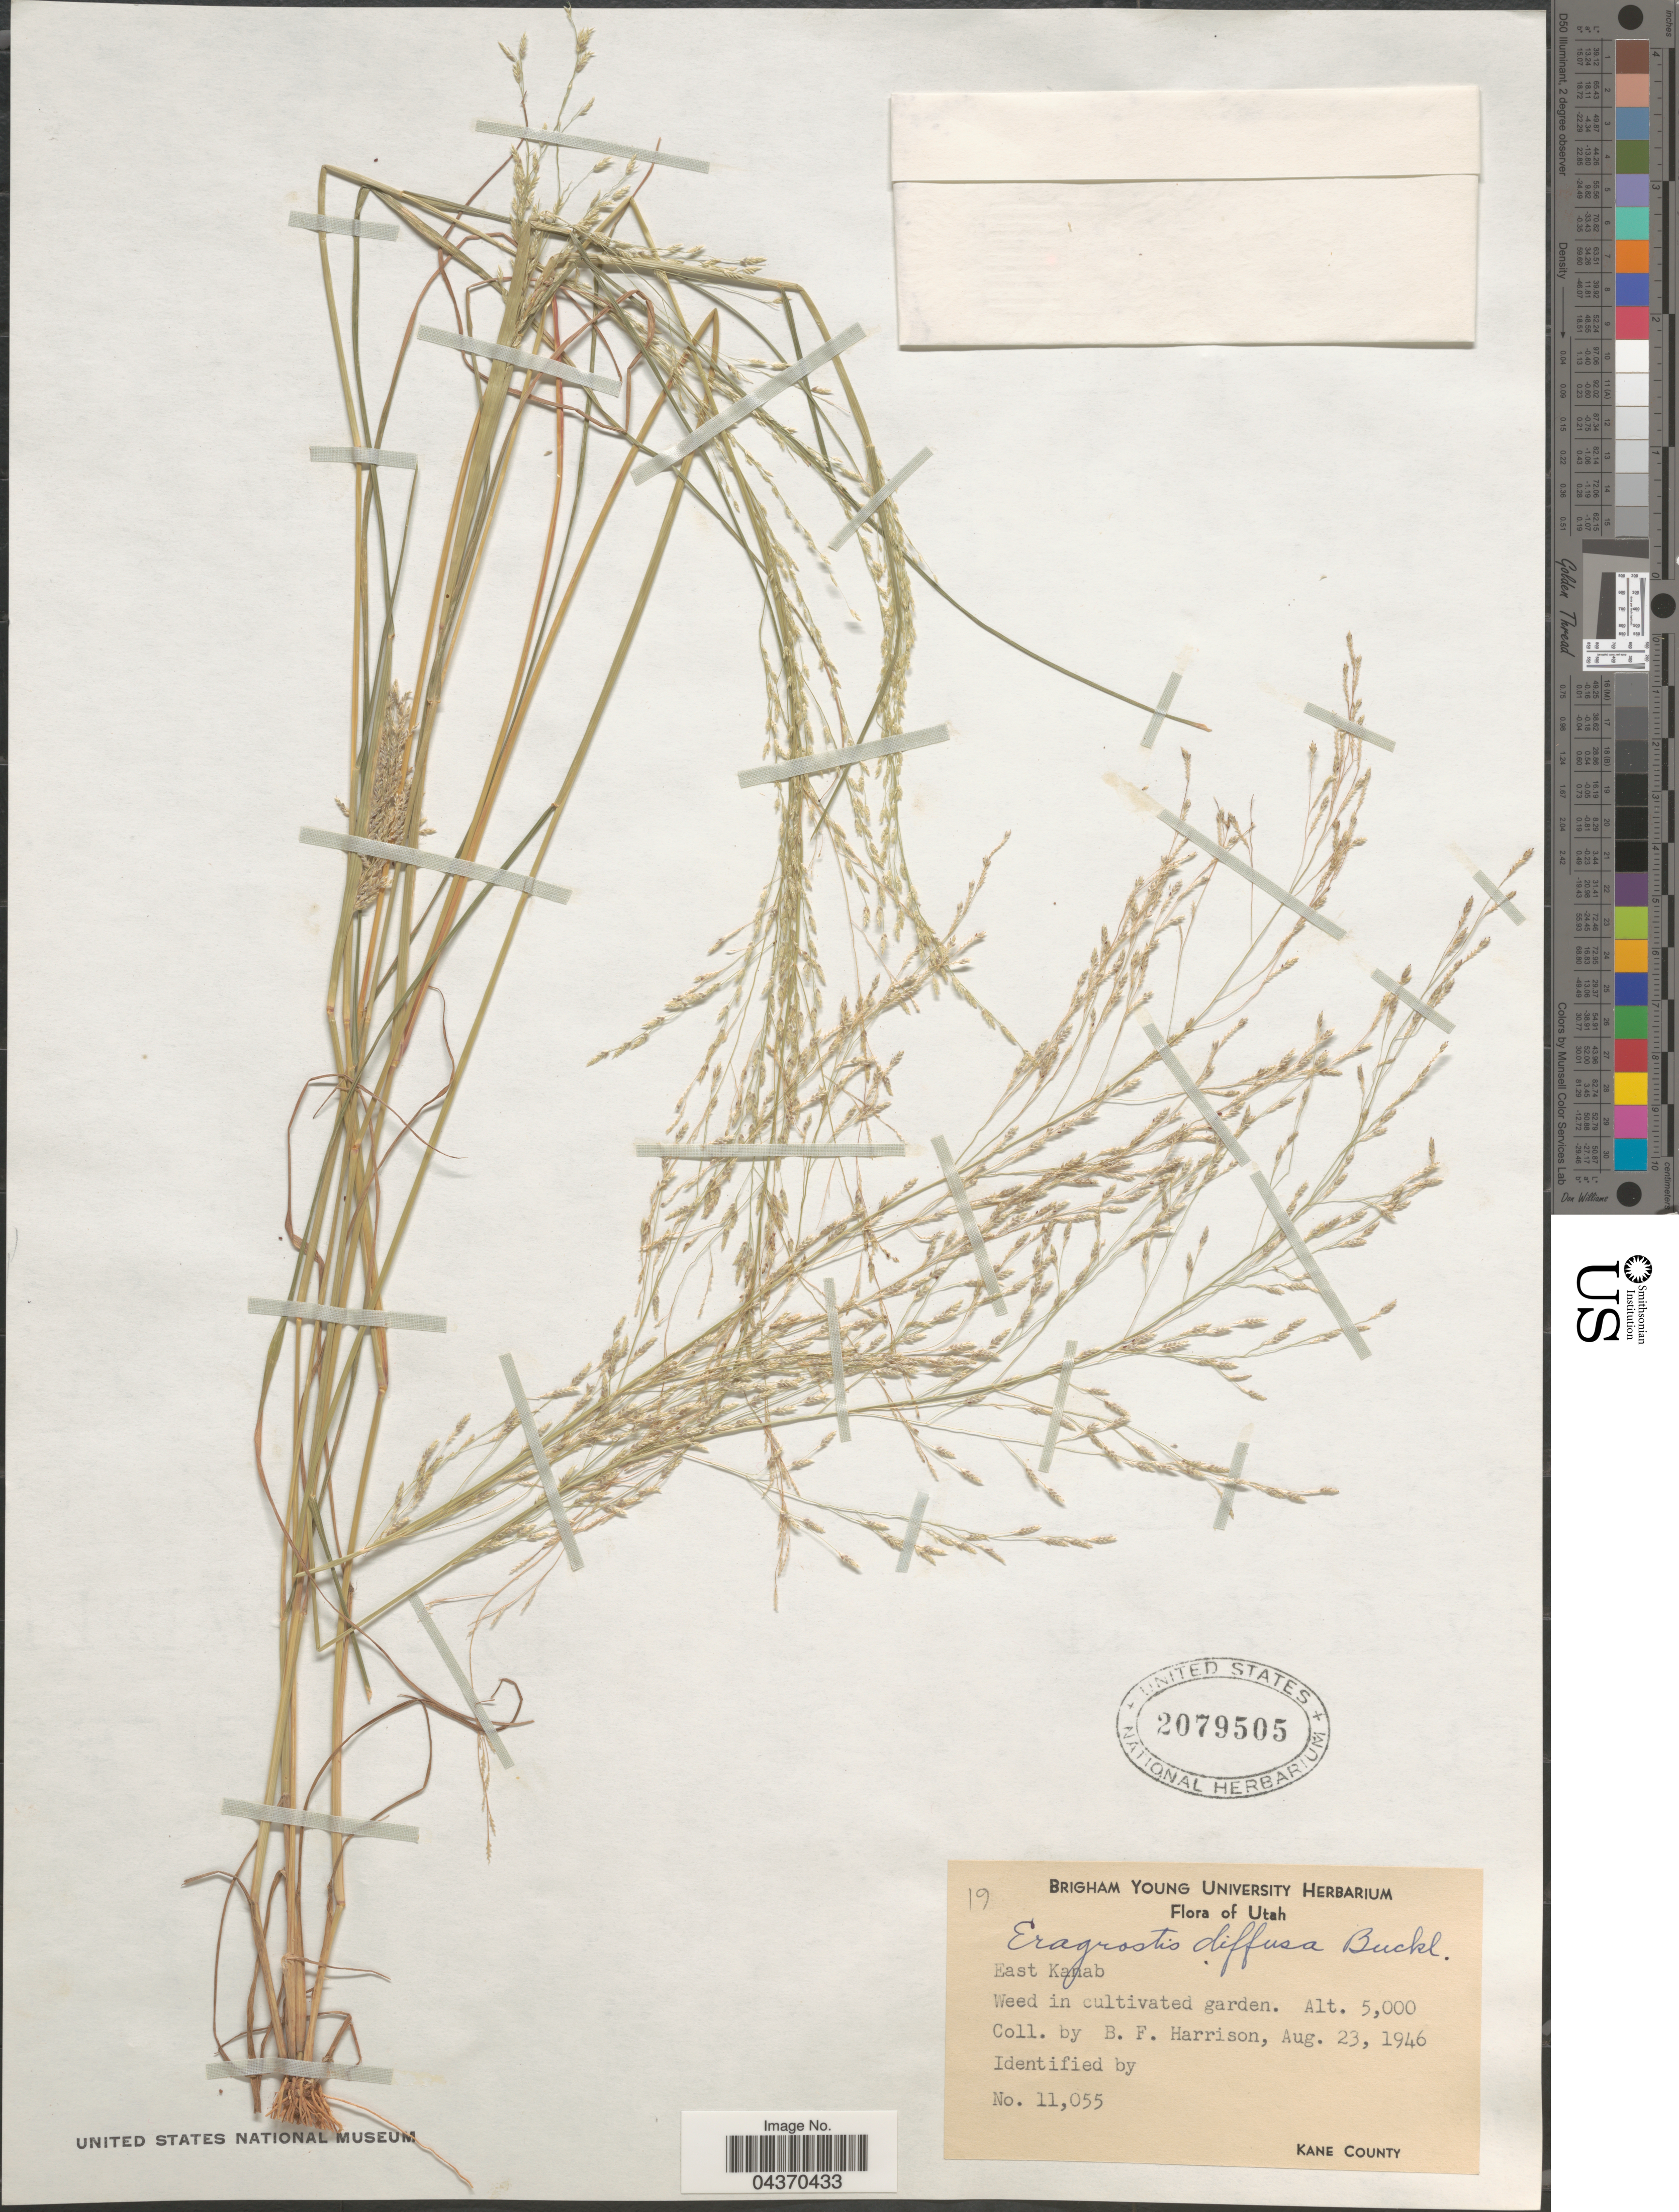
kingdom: Plantae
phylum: Tracheophyta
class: Liliopsida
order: Poales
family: Poaceae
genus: Eragrostis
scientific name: Eragrostis pectinacea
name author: (Michx.) Nees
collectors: B. F. Harrison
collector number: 11055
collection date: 1946-08-23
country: United States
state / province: Utah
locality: East Kanab. In cultivated garden. Kane County.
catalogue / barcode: US 2079505